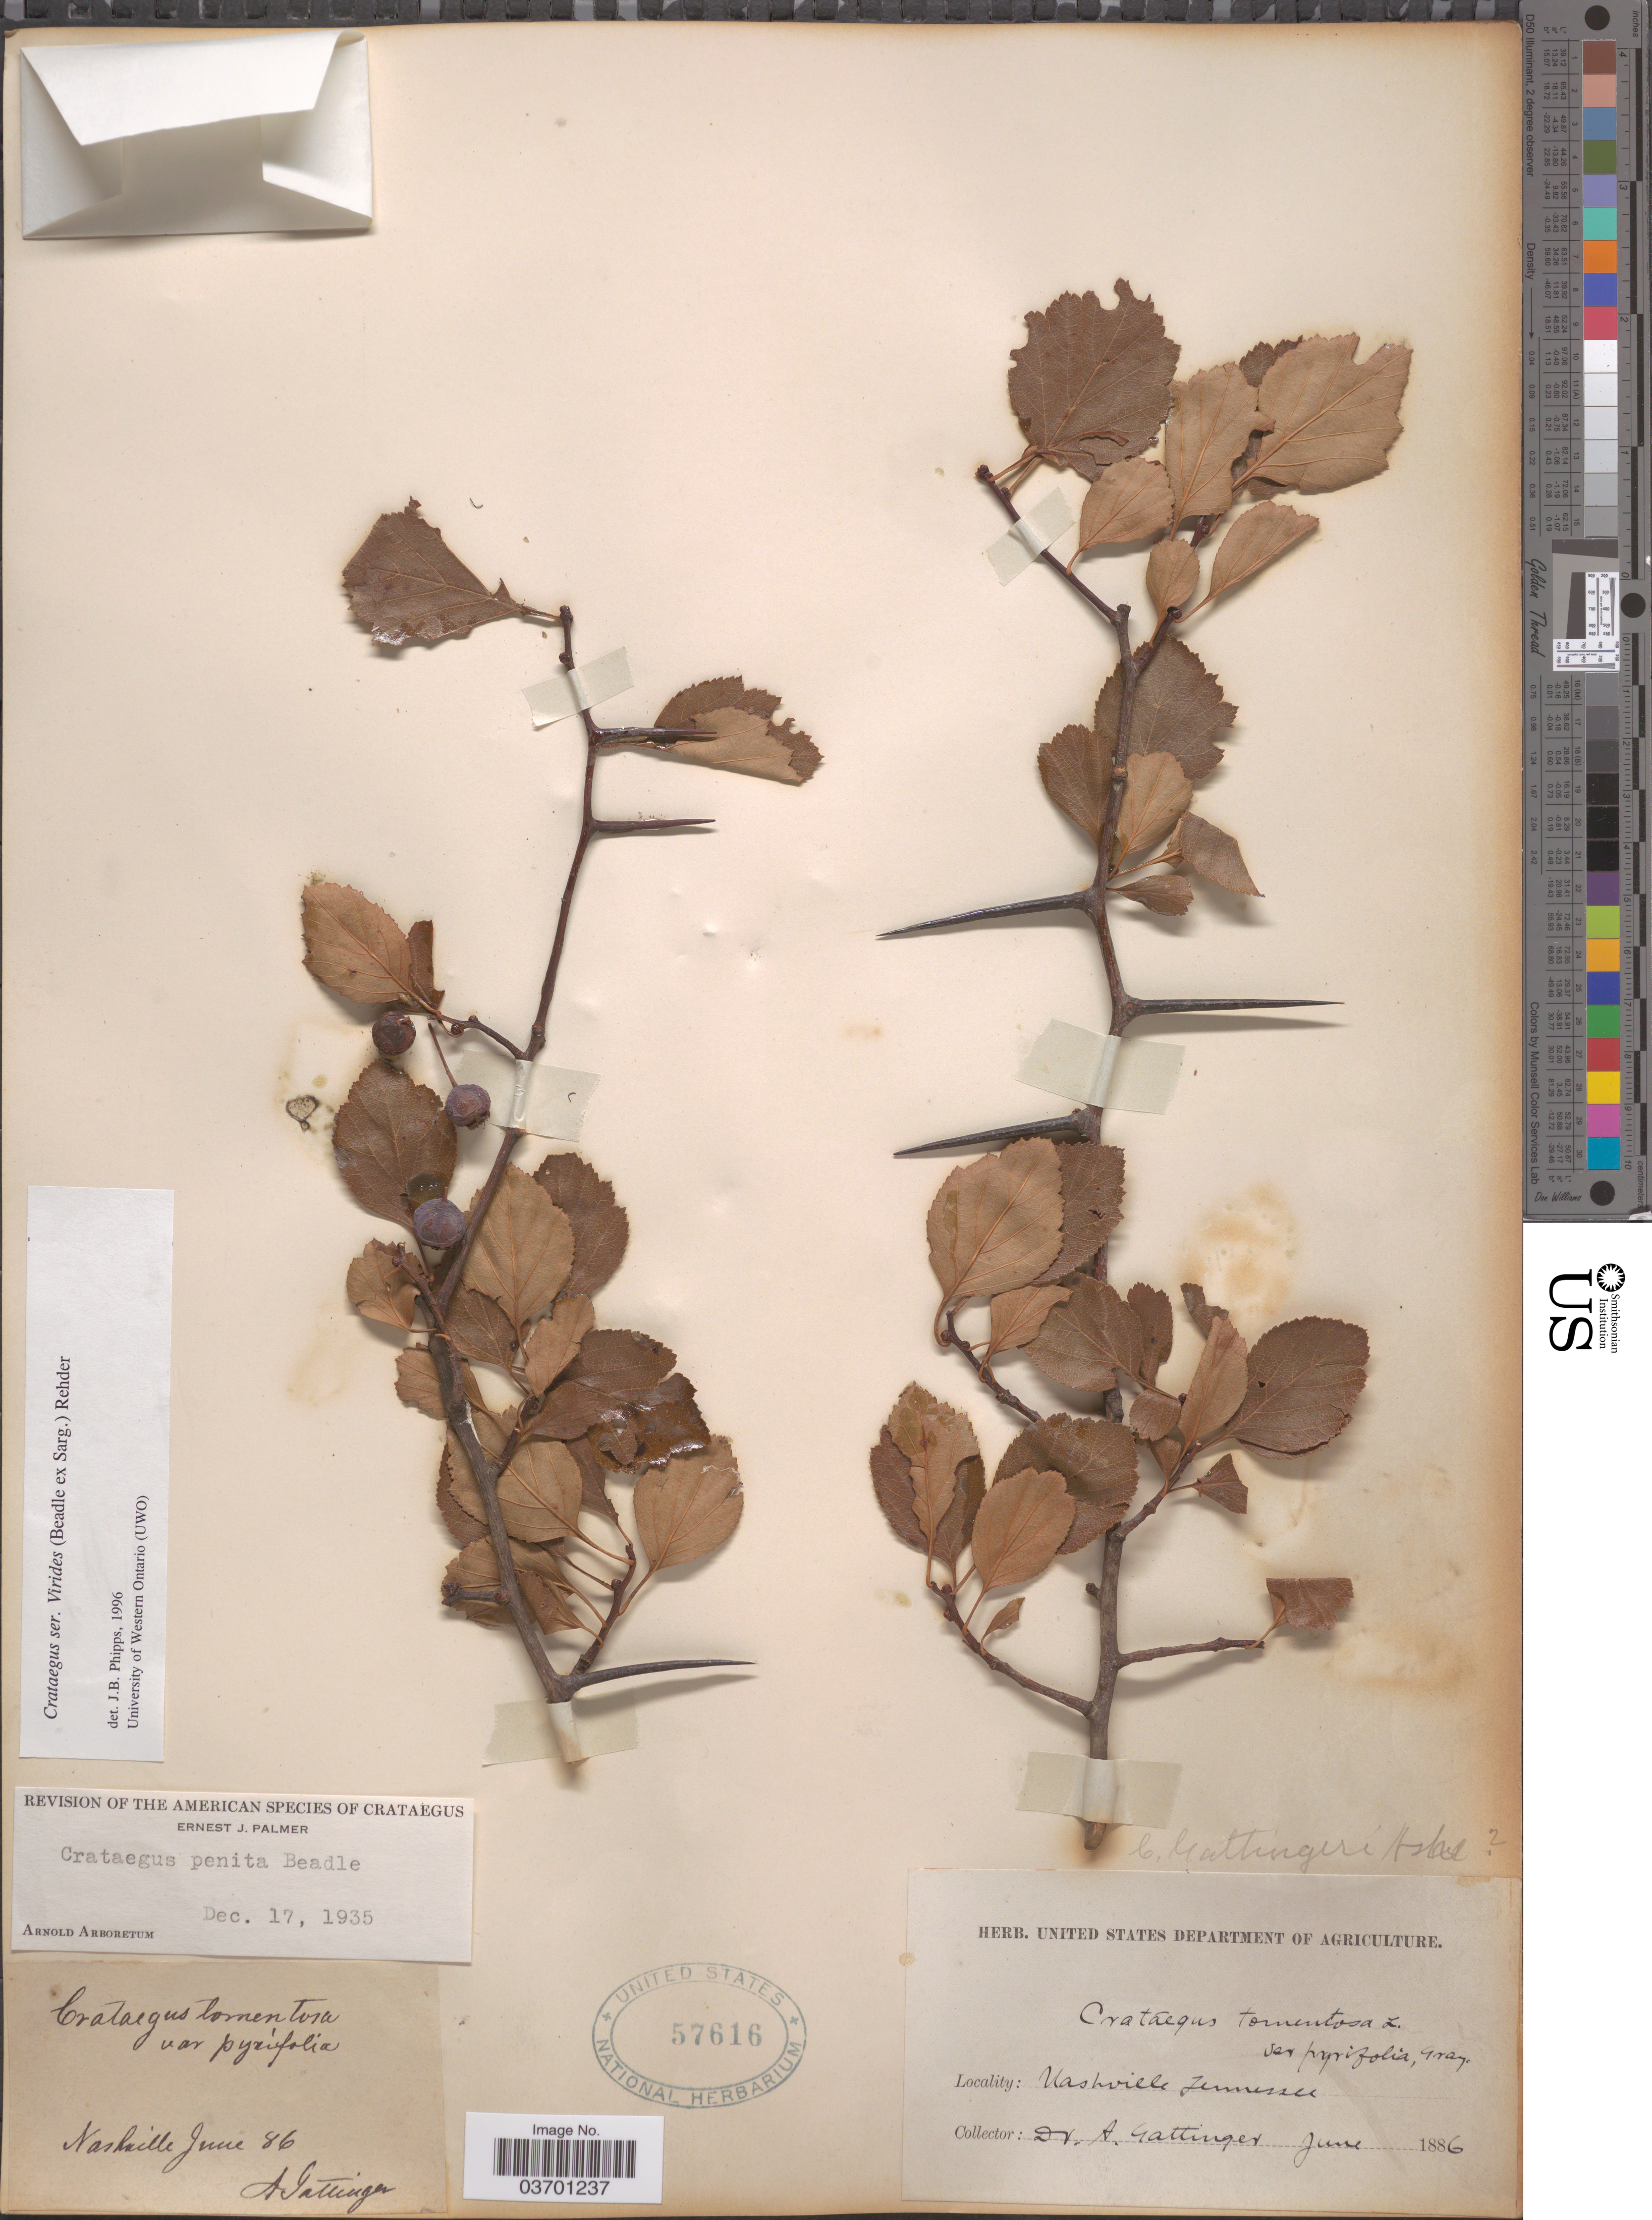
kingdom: Plantae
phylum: Tracheophyta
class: Magnoliopsida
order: Rosales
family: Rosaceae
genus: Crataegus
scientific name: Crataegus penita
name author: Beadle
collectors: A. Gattinger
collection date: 1886-06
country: United States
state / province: Tennessee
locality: Nashville.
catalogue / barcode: US 57616